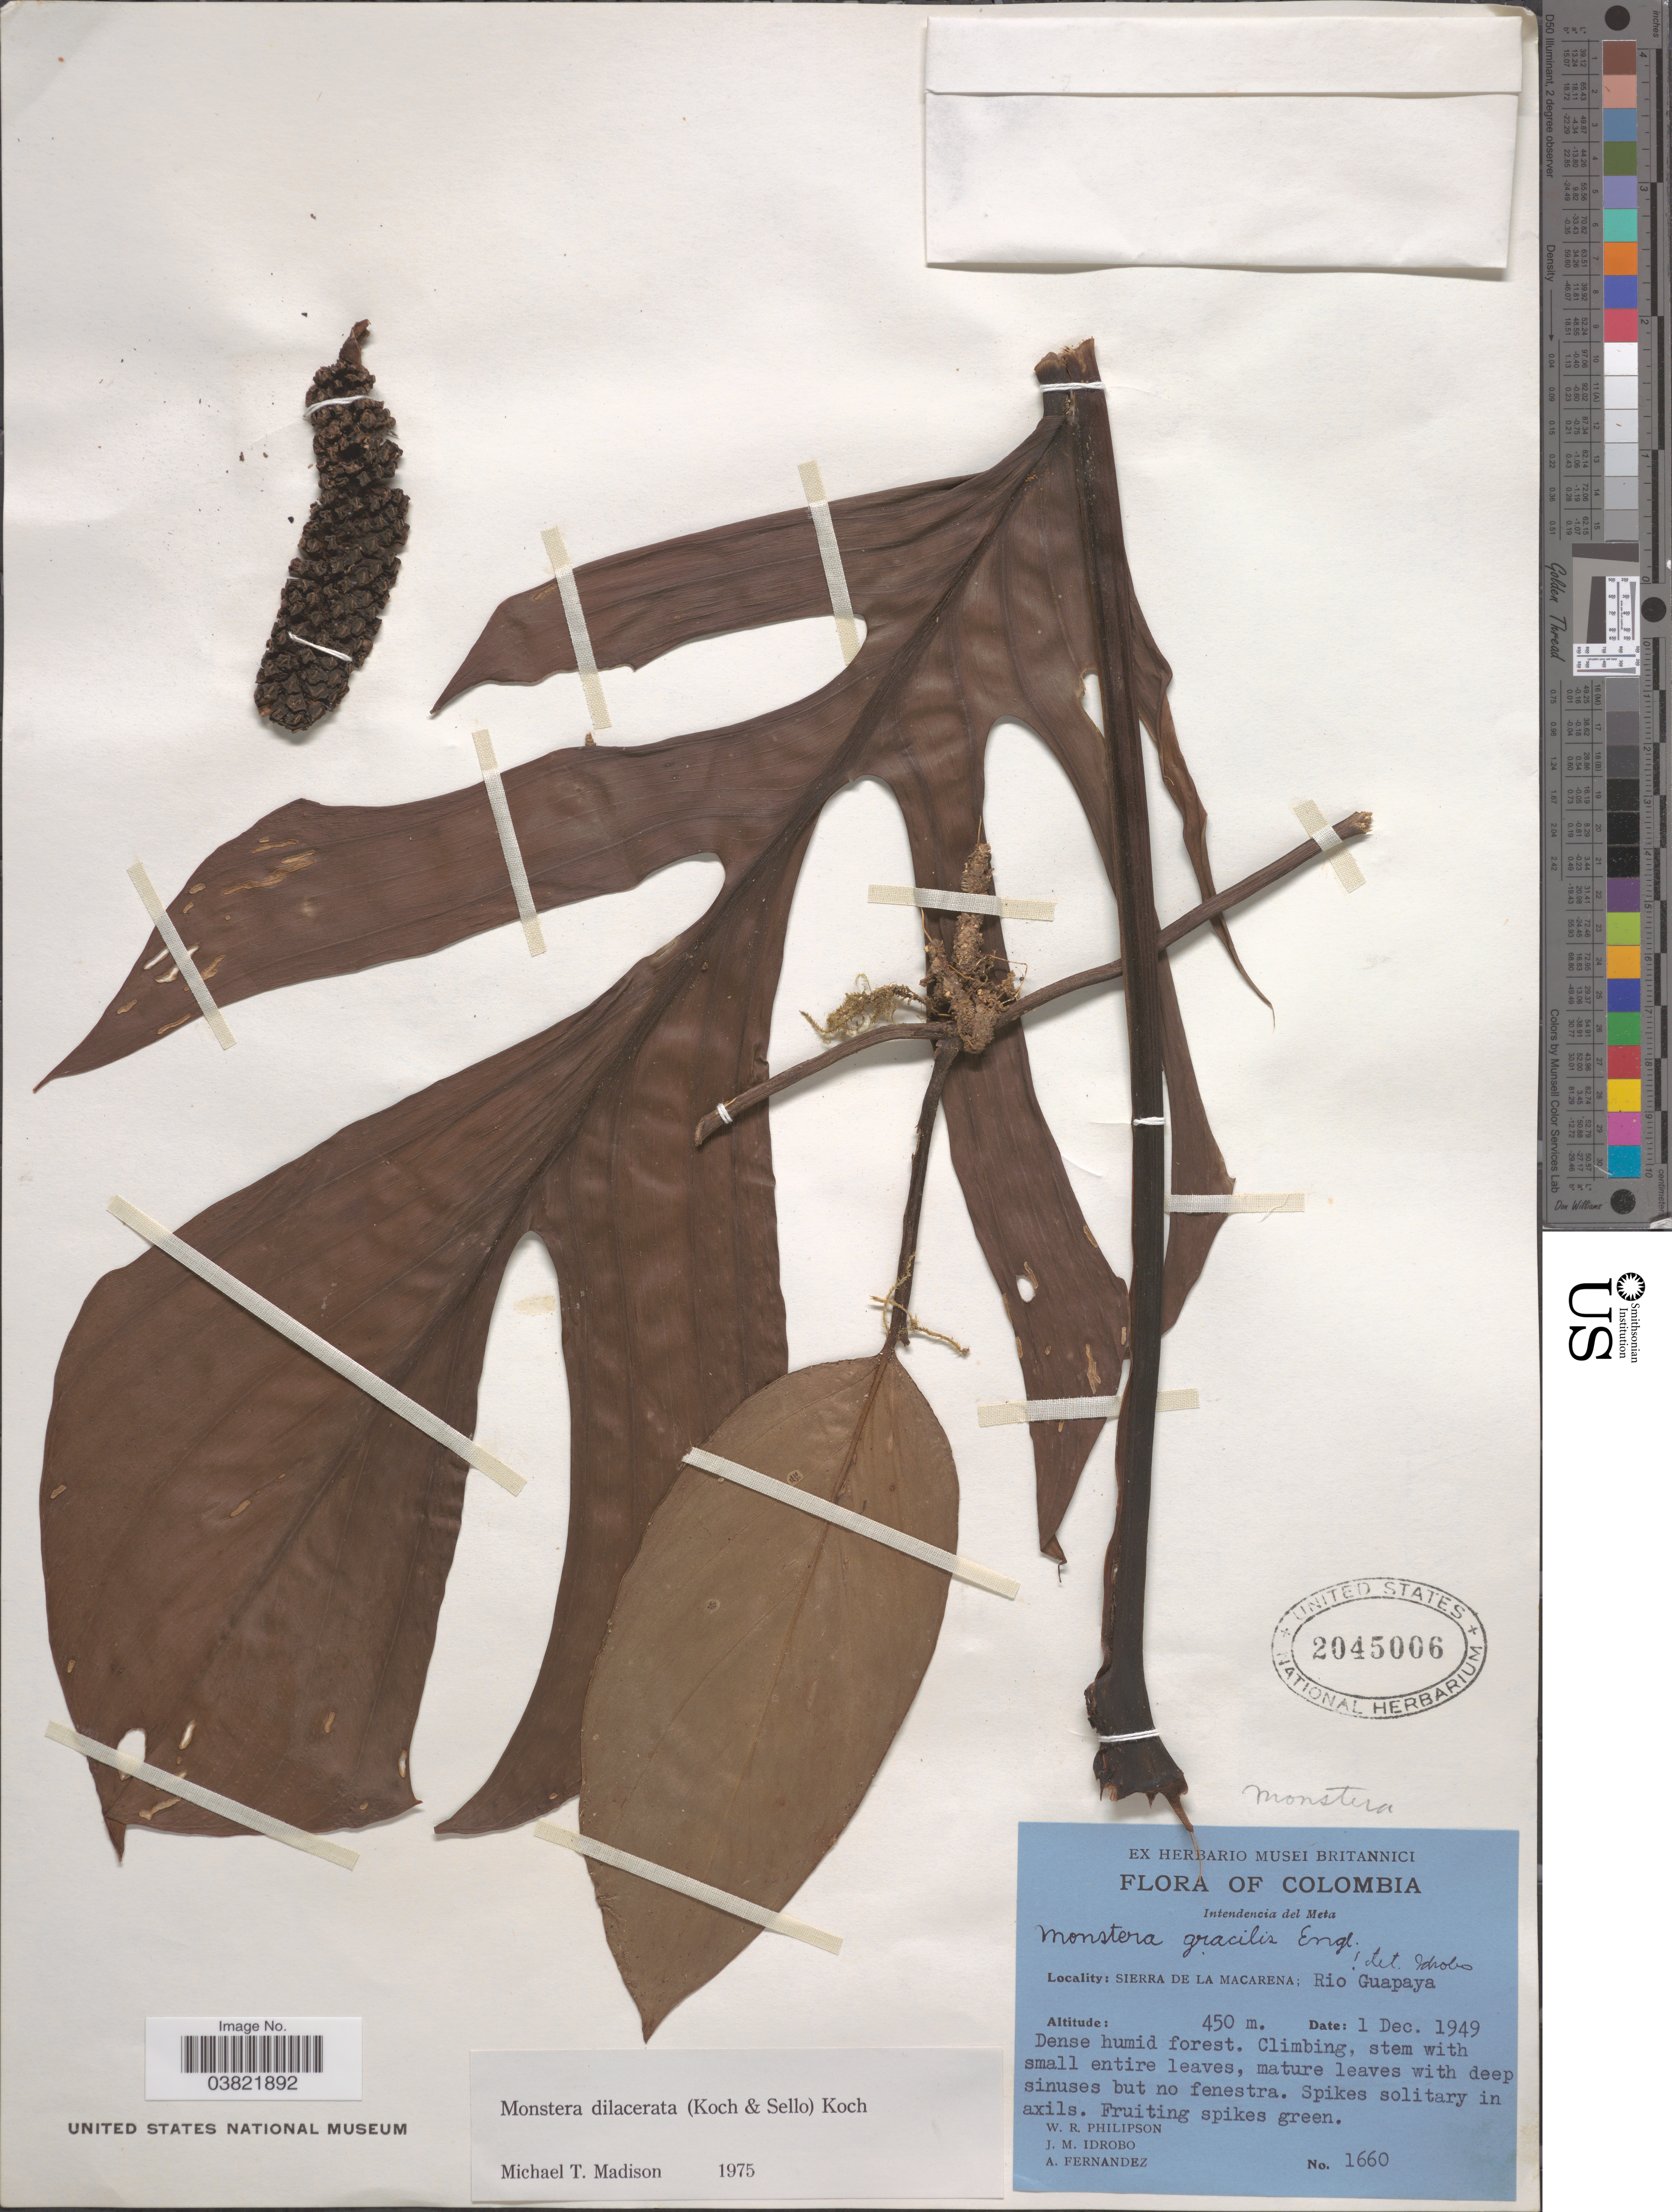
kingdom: Plantae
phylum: Tracheophyta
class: Liliopsida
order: Alismatales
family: Araceae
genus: Monstera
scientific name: Monstera dilacerata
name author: (K. Koch & Sello) K. Koch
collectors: W. R. Philipson, J. M. Idrobo & A. Fernandez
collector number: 1660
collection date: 1949-12-01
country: Colombia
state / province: Meta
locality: Intendencia del Meta. Sierra de La Macarena; Rio Guapaya.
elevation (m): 450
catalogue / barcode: US 2045006